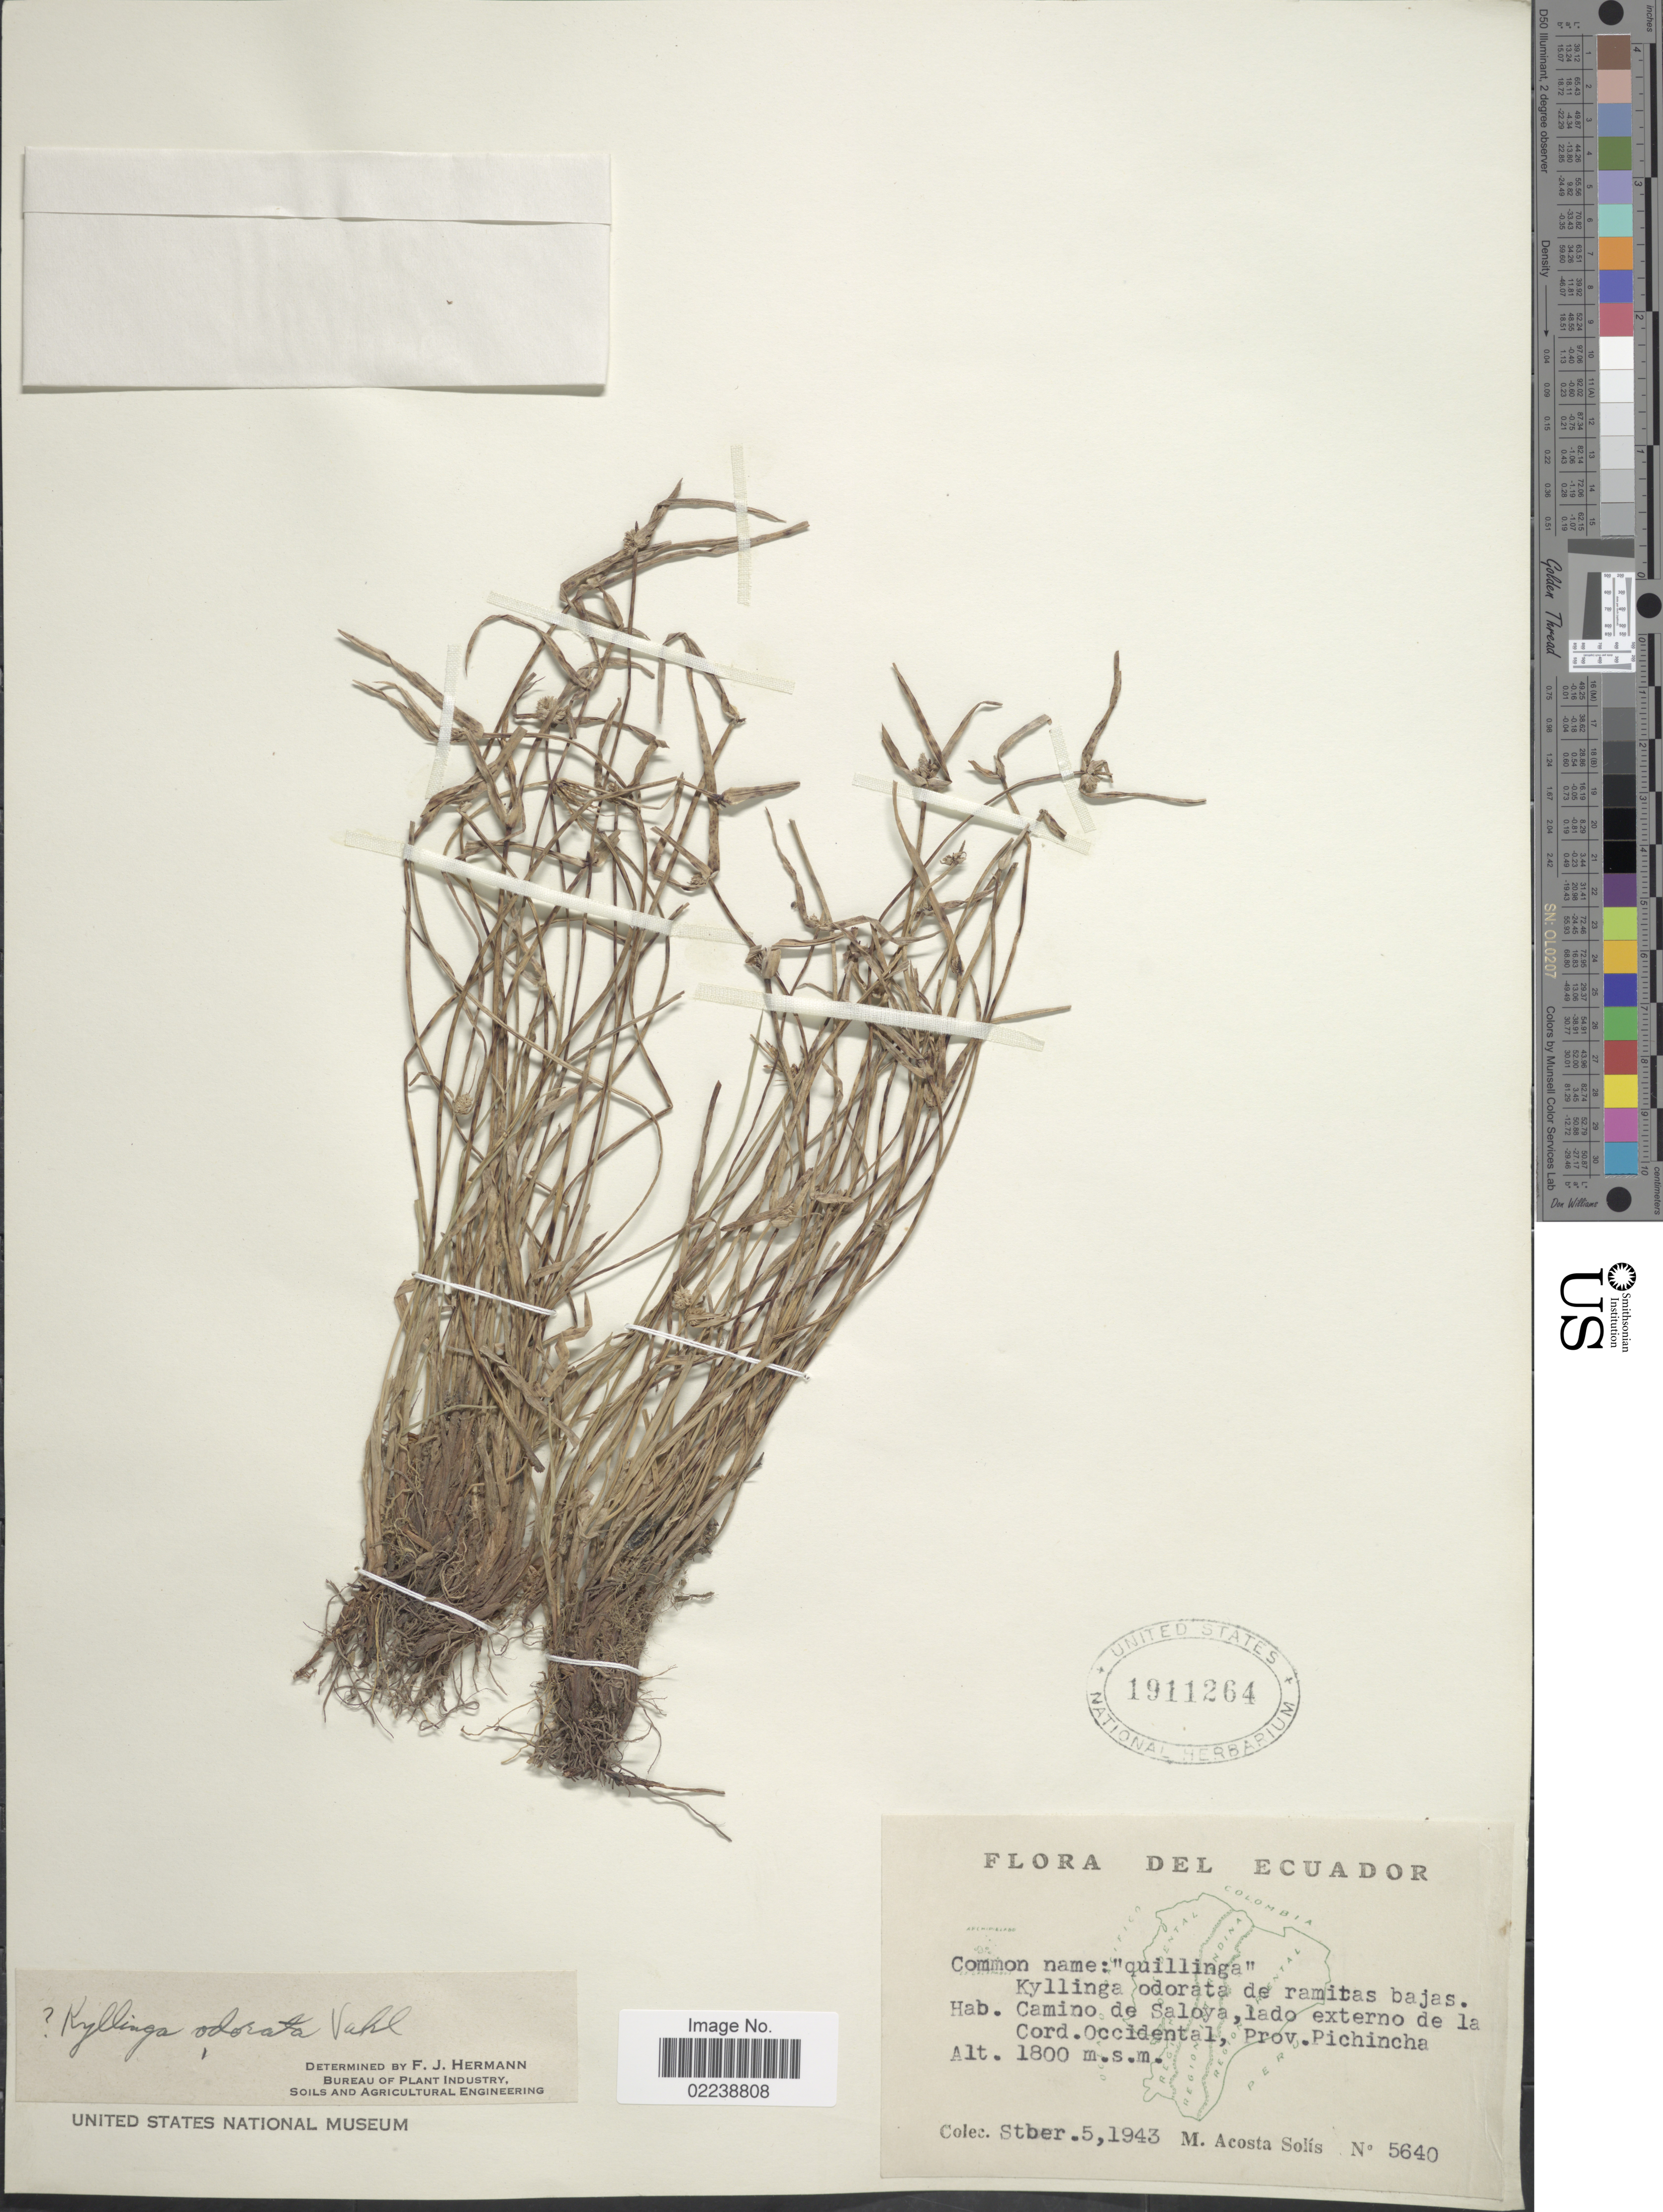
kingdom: Plantae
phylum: Tracheophyta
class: Liliopsida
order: Poales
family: Cyperaceae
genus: Cyperus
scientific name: Cyperus hortensis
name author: (Salzm. ex Steud.) Dorr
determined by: Strong, Mark T., (BOT), Smithsonian Institution - National Museum of Natural History (UNITED STATES)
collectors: M. Acosta Solis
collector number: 5640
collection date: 1943-09-05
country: Ecuador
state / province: Pichincha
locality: Camino de Saloya, lado externo de la Cord. Occidental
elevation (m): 1800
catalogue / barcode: US 1911264